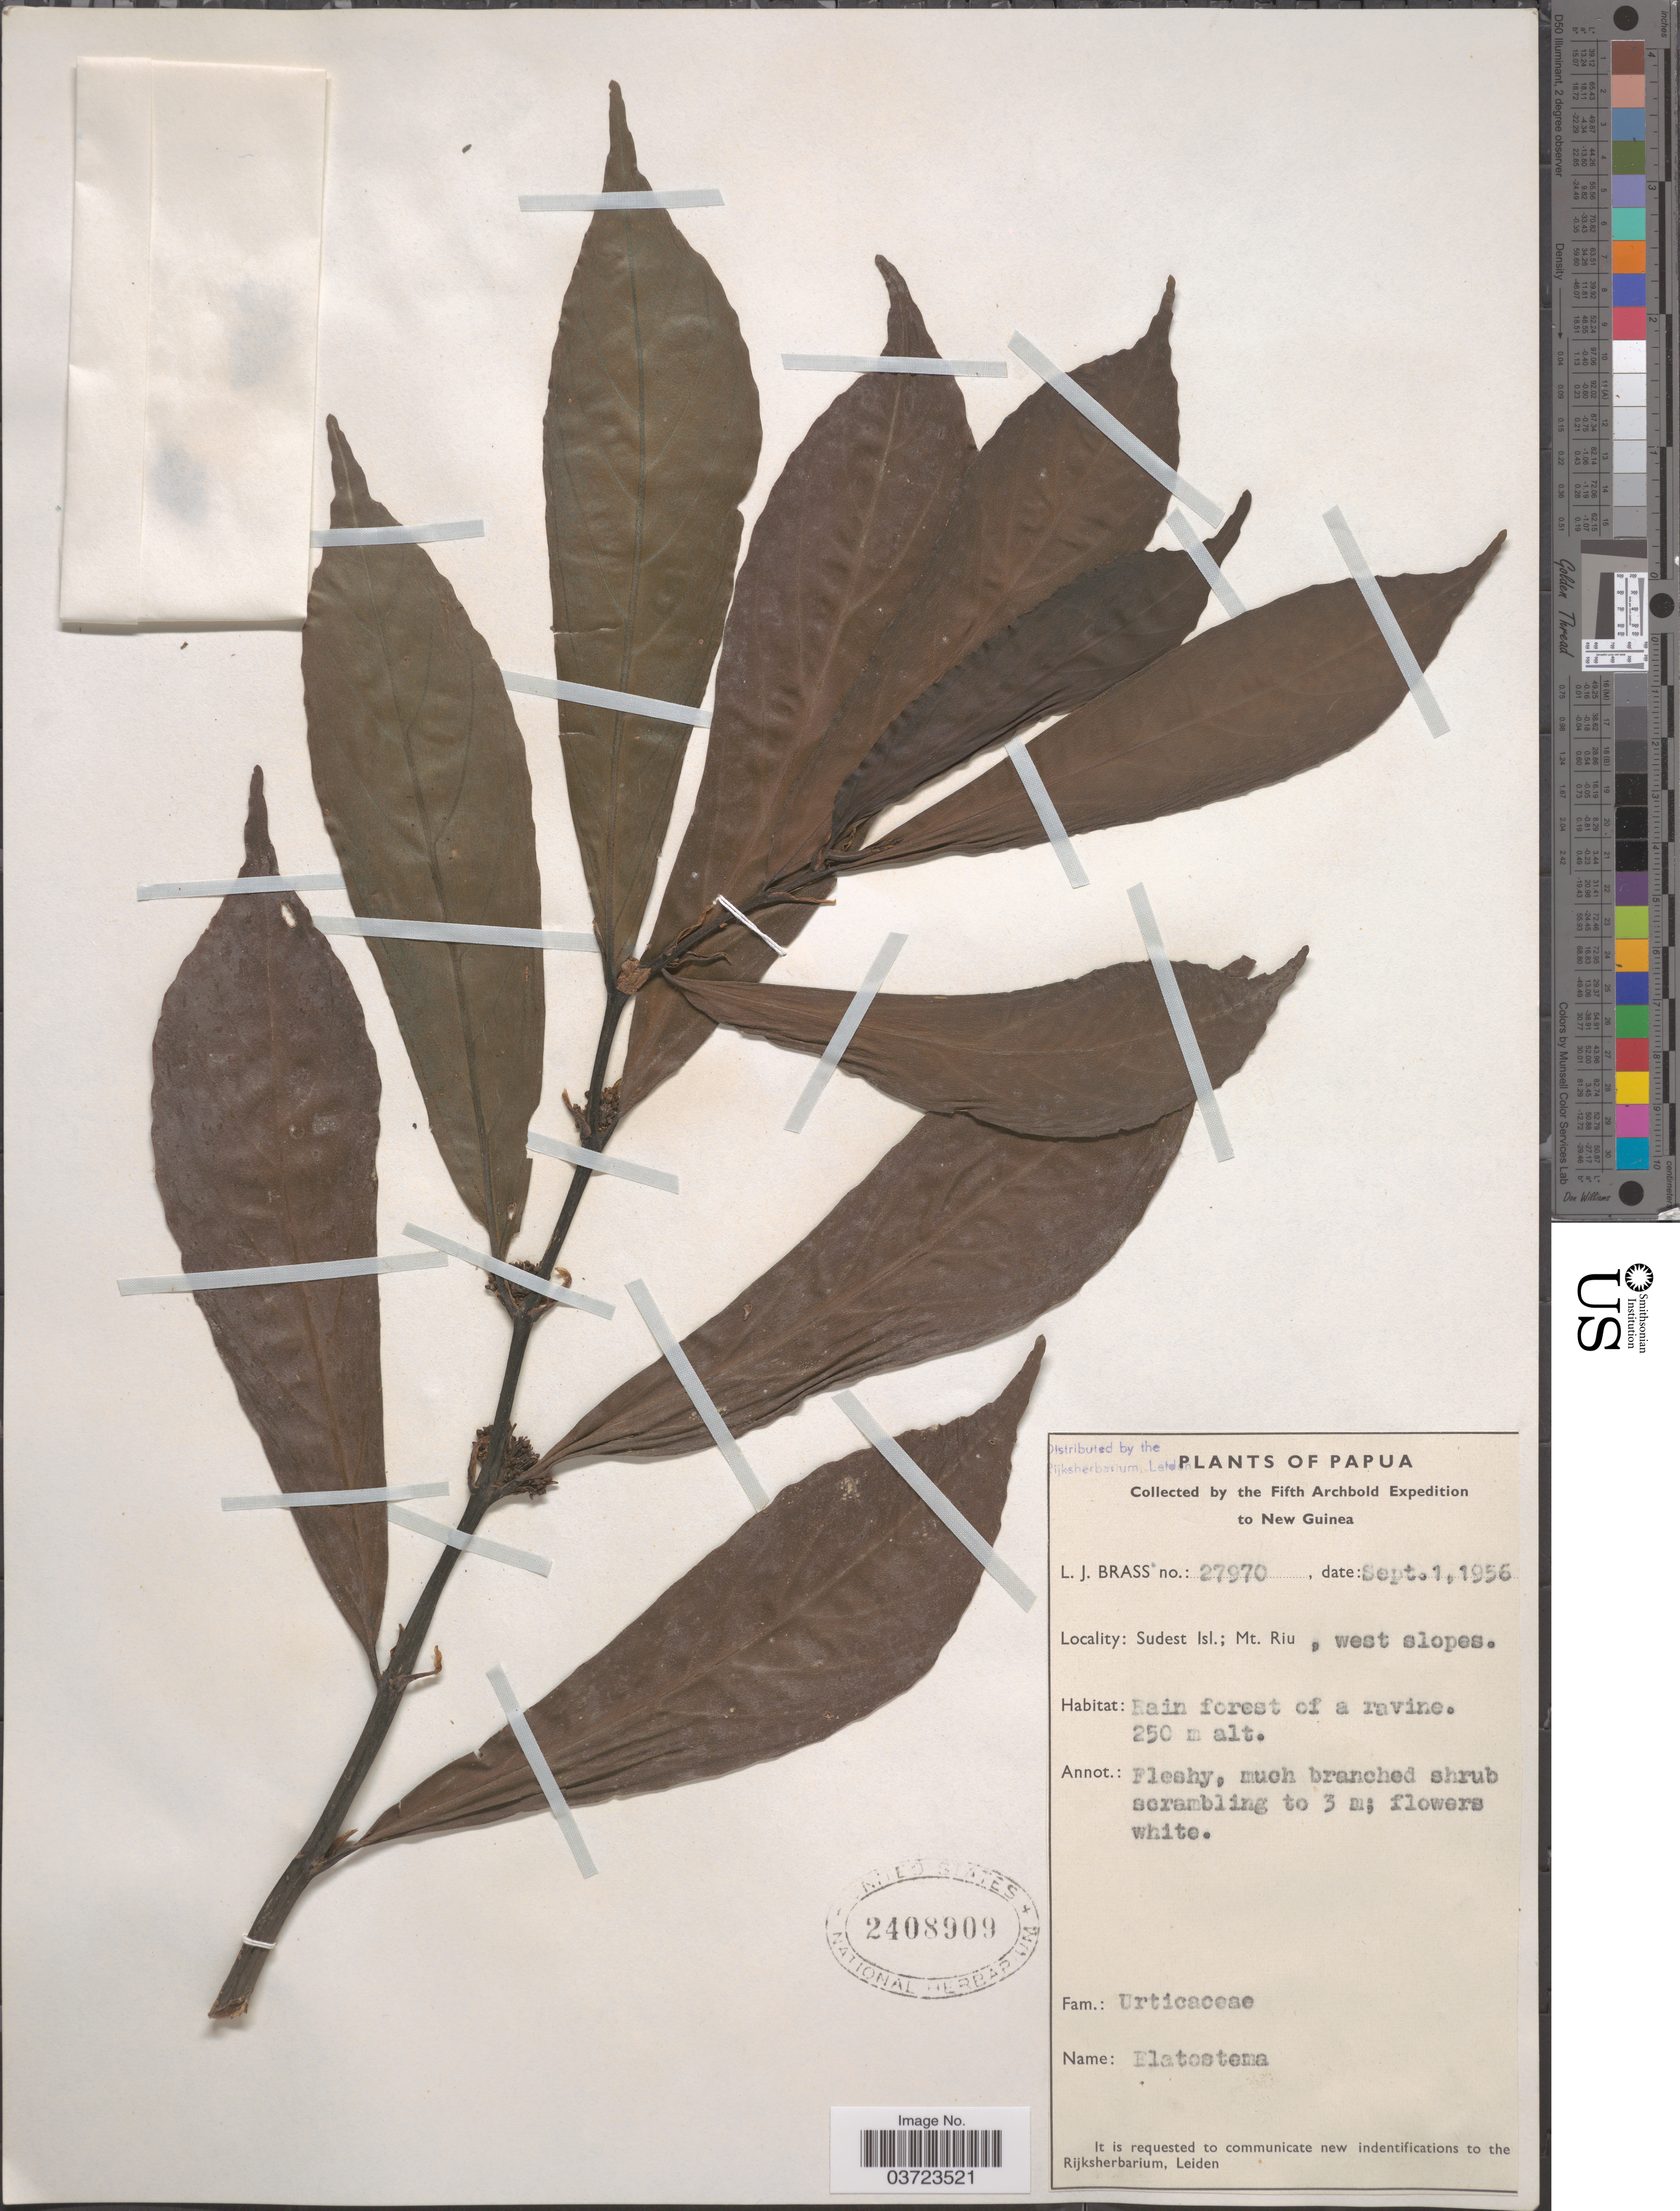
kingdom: Plantae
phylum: Tracheophyta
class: Magnoliopsida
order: Rosales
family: Urticaceae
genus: Elatostema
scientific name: Elatostema sp.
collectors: L. J. Brass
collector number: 27970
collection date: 1956-09-01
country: Papua New Guinea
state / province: Milne Bay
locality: Papua. New Guinea. Sudest Isl.; Mt. Riu, west slopes.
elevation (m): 250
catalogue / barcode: US 2408909